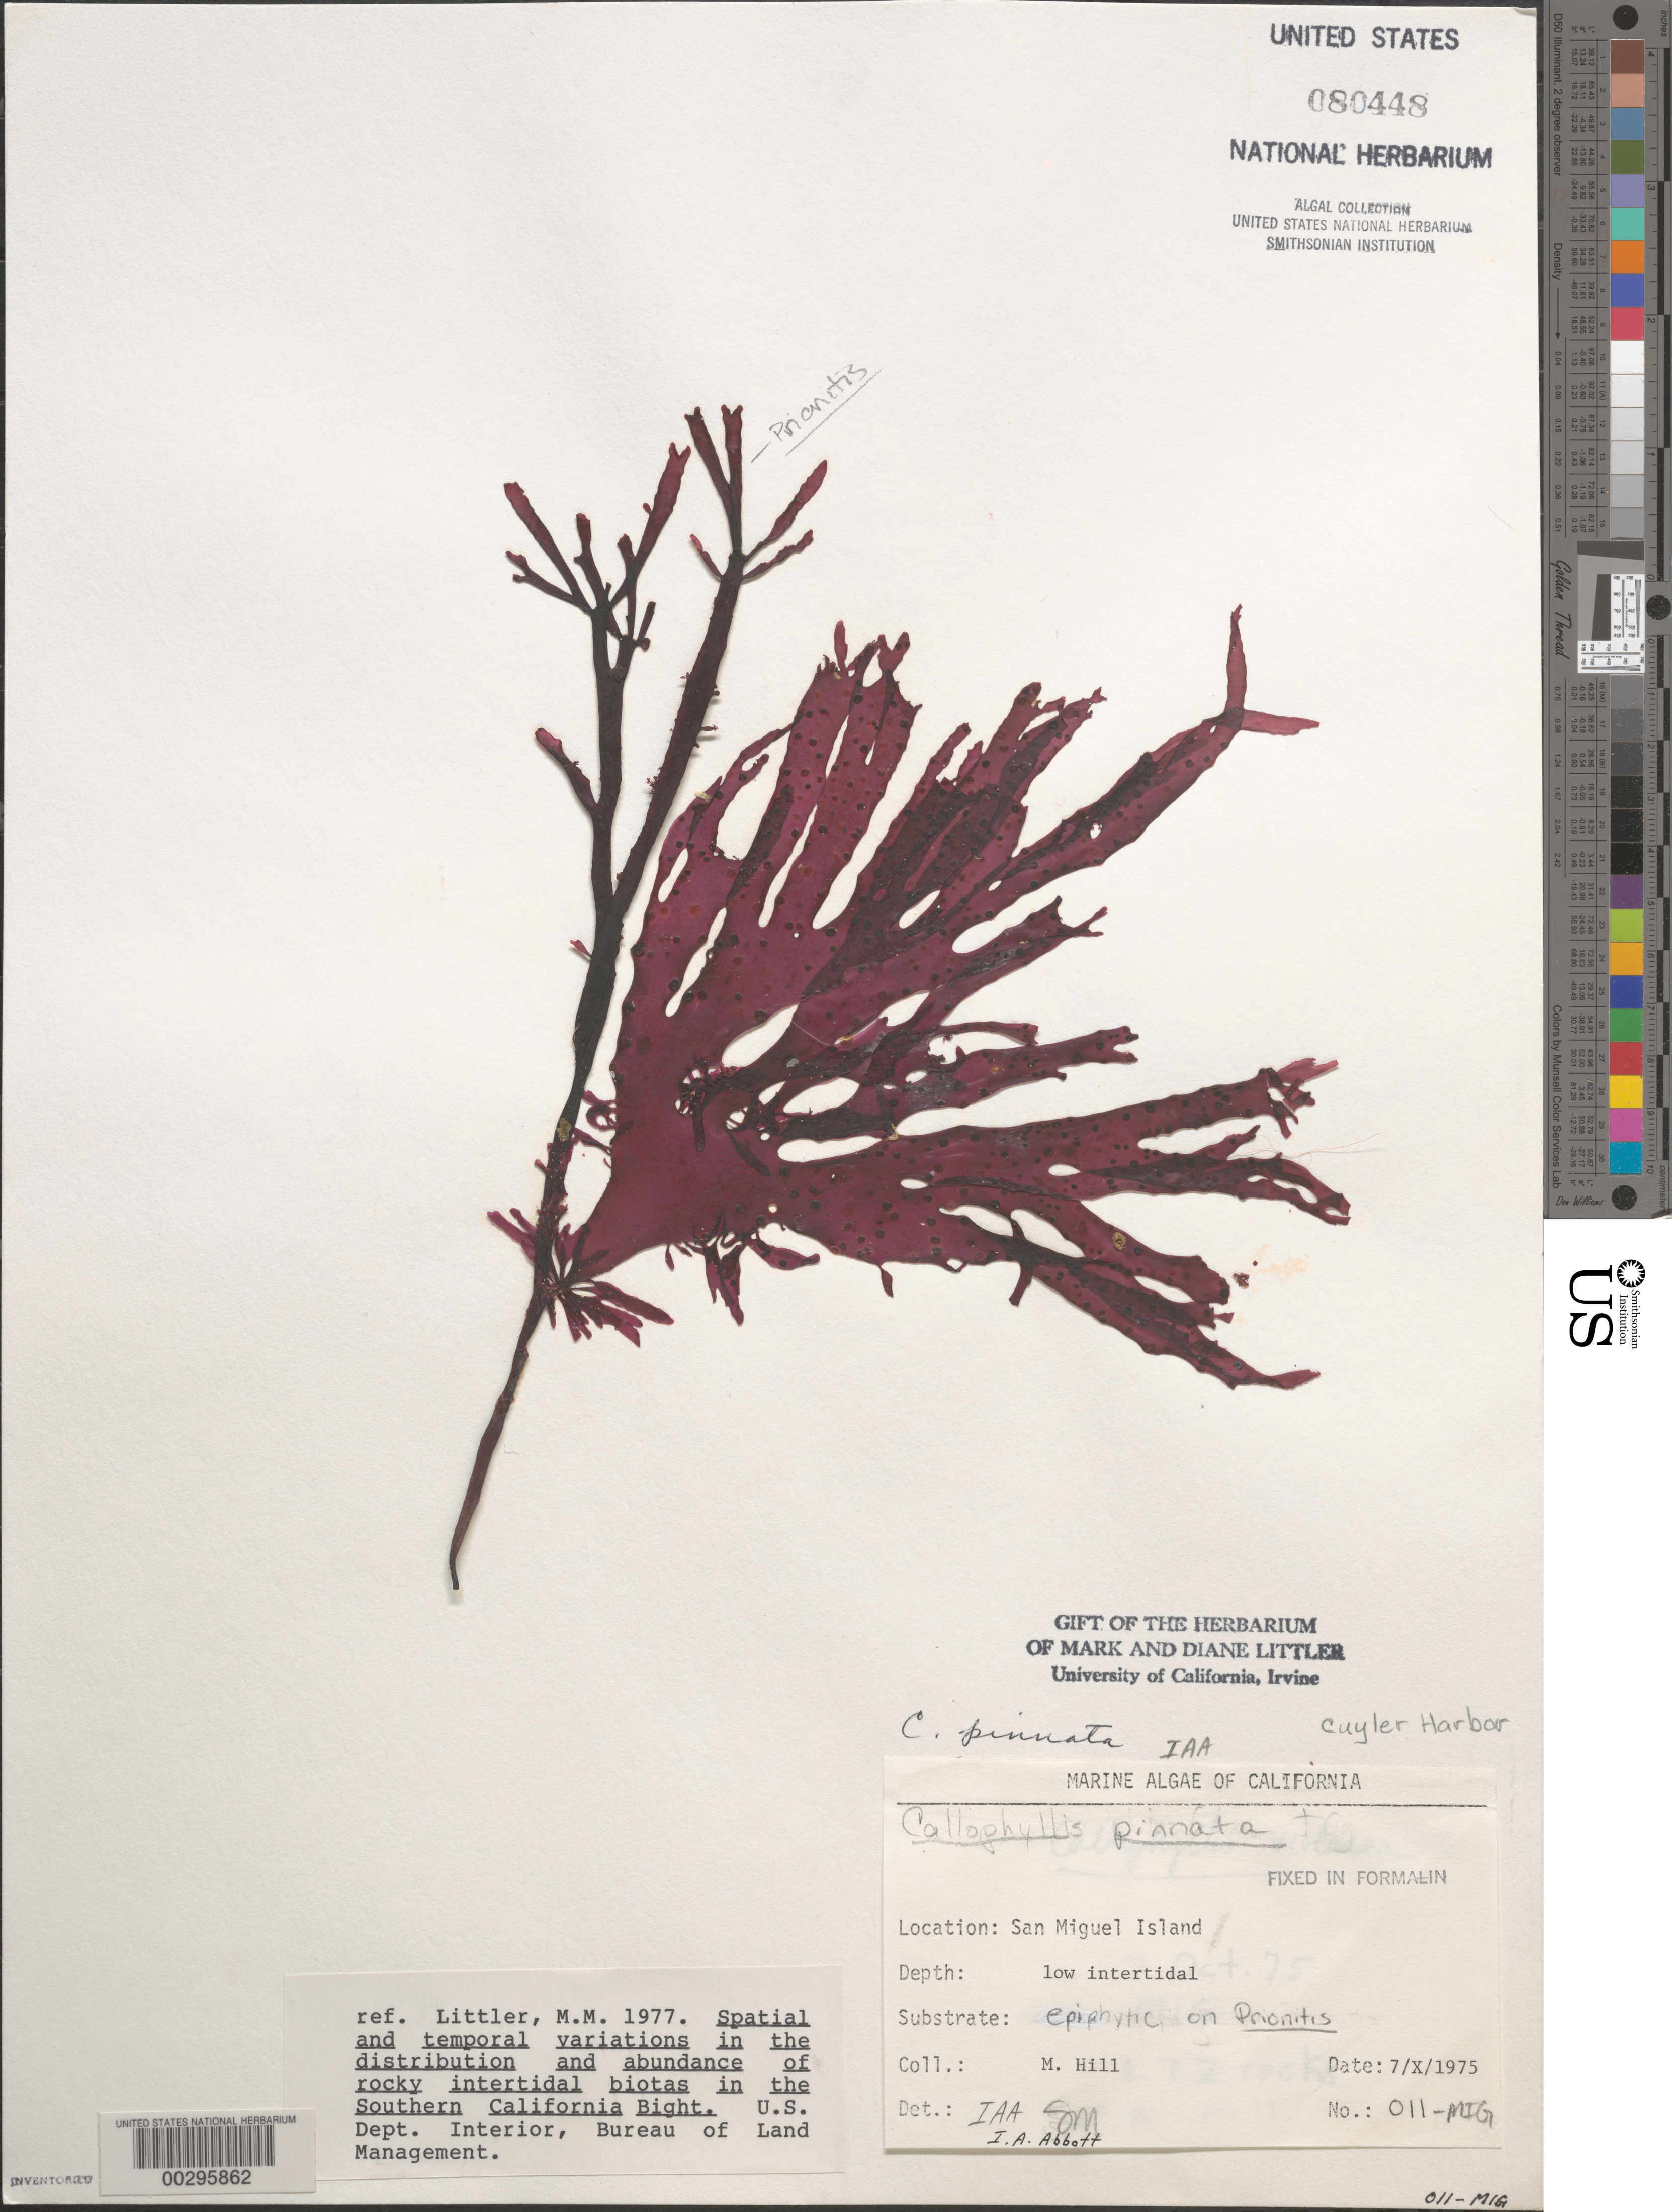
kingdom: Plantae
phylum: Rhodophyta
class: Florideophyceae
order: Gigartinales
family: Kallymeniaceae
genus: Callophyllis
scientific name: Callophyllis pinnata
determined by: Abbott, I. A.; Murray, S. N.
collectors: M. Hill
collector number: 011-MIG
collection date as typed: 07 Oct 1975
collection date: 1975-10-07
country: United States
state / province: California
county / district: Santa Barbara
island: San Miguel Island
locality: Cuyler Harbor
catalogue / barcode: US 80448